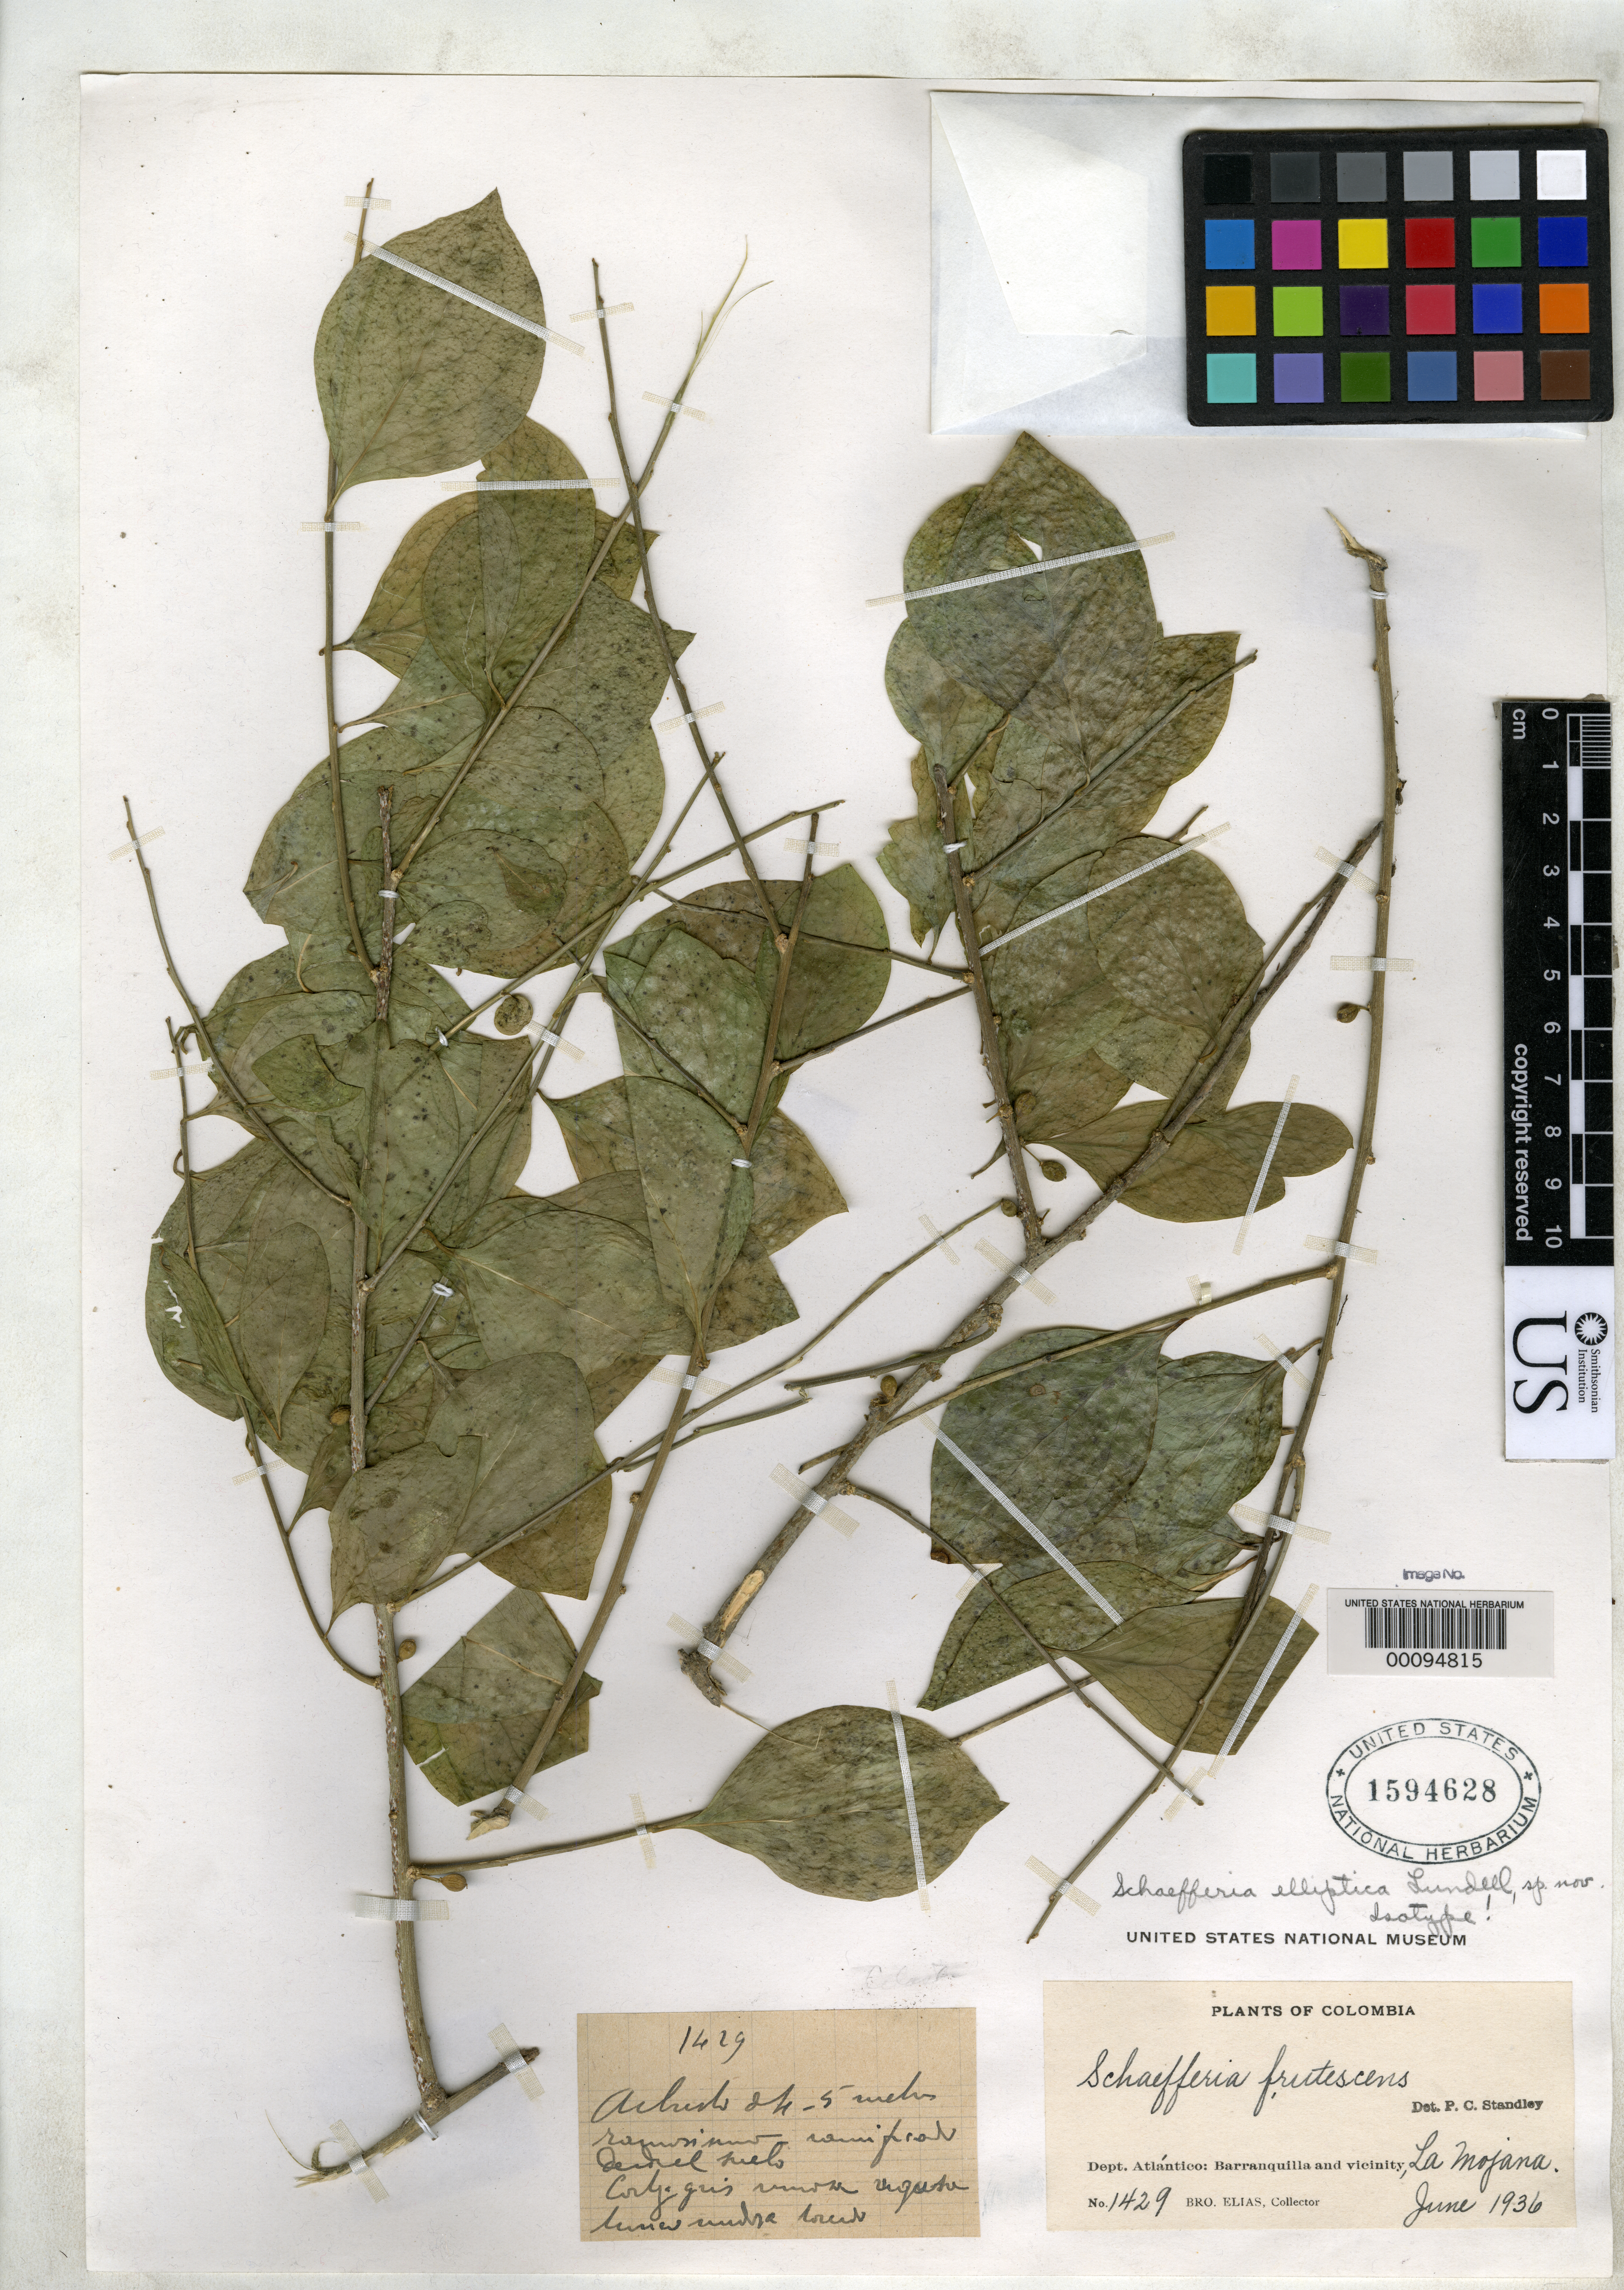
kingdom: Plantae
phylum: Tracheophyta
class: Magnoliopsida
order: Celastrales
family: Celastraceae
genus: Schaefferia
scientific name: Schaefferia elliptica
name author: Lundell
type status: Isotype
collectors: Bro. Elias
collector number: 1429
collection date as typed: Jun 1936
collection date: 1936-06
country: Colombia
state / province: Atlántico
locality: Barranquilla.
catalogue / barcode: US 1594628